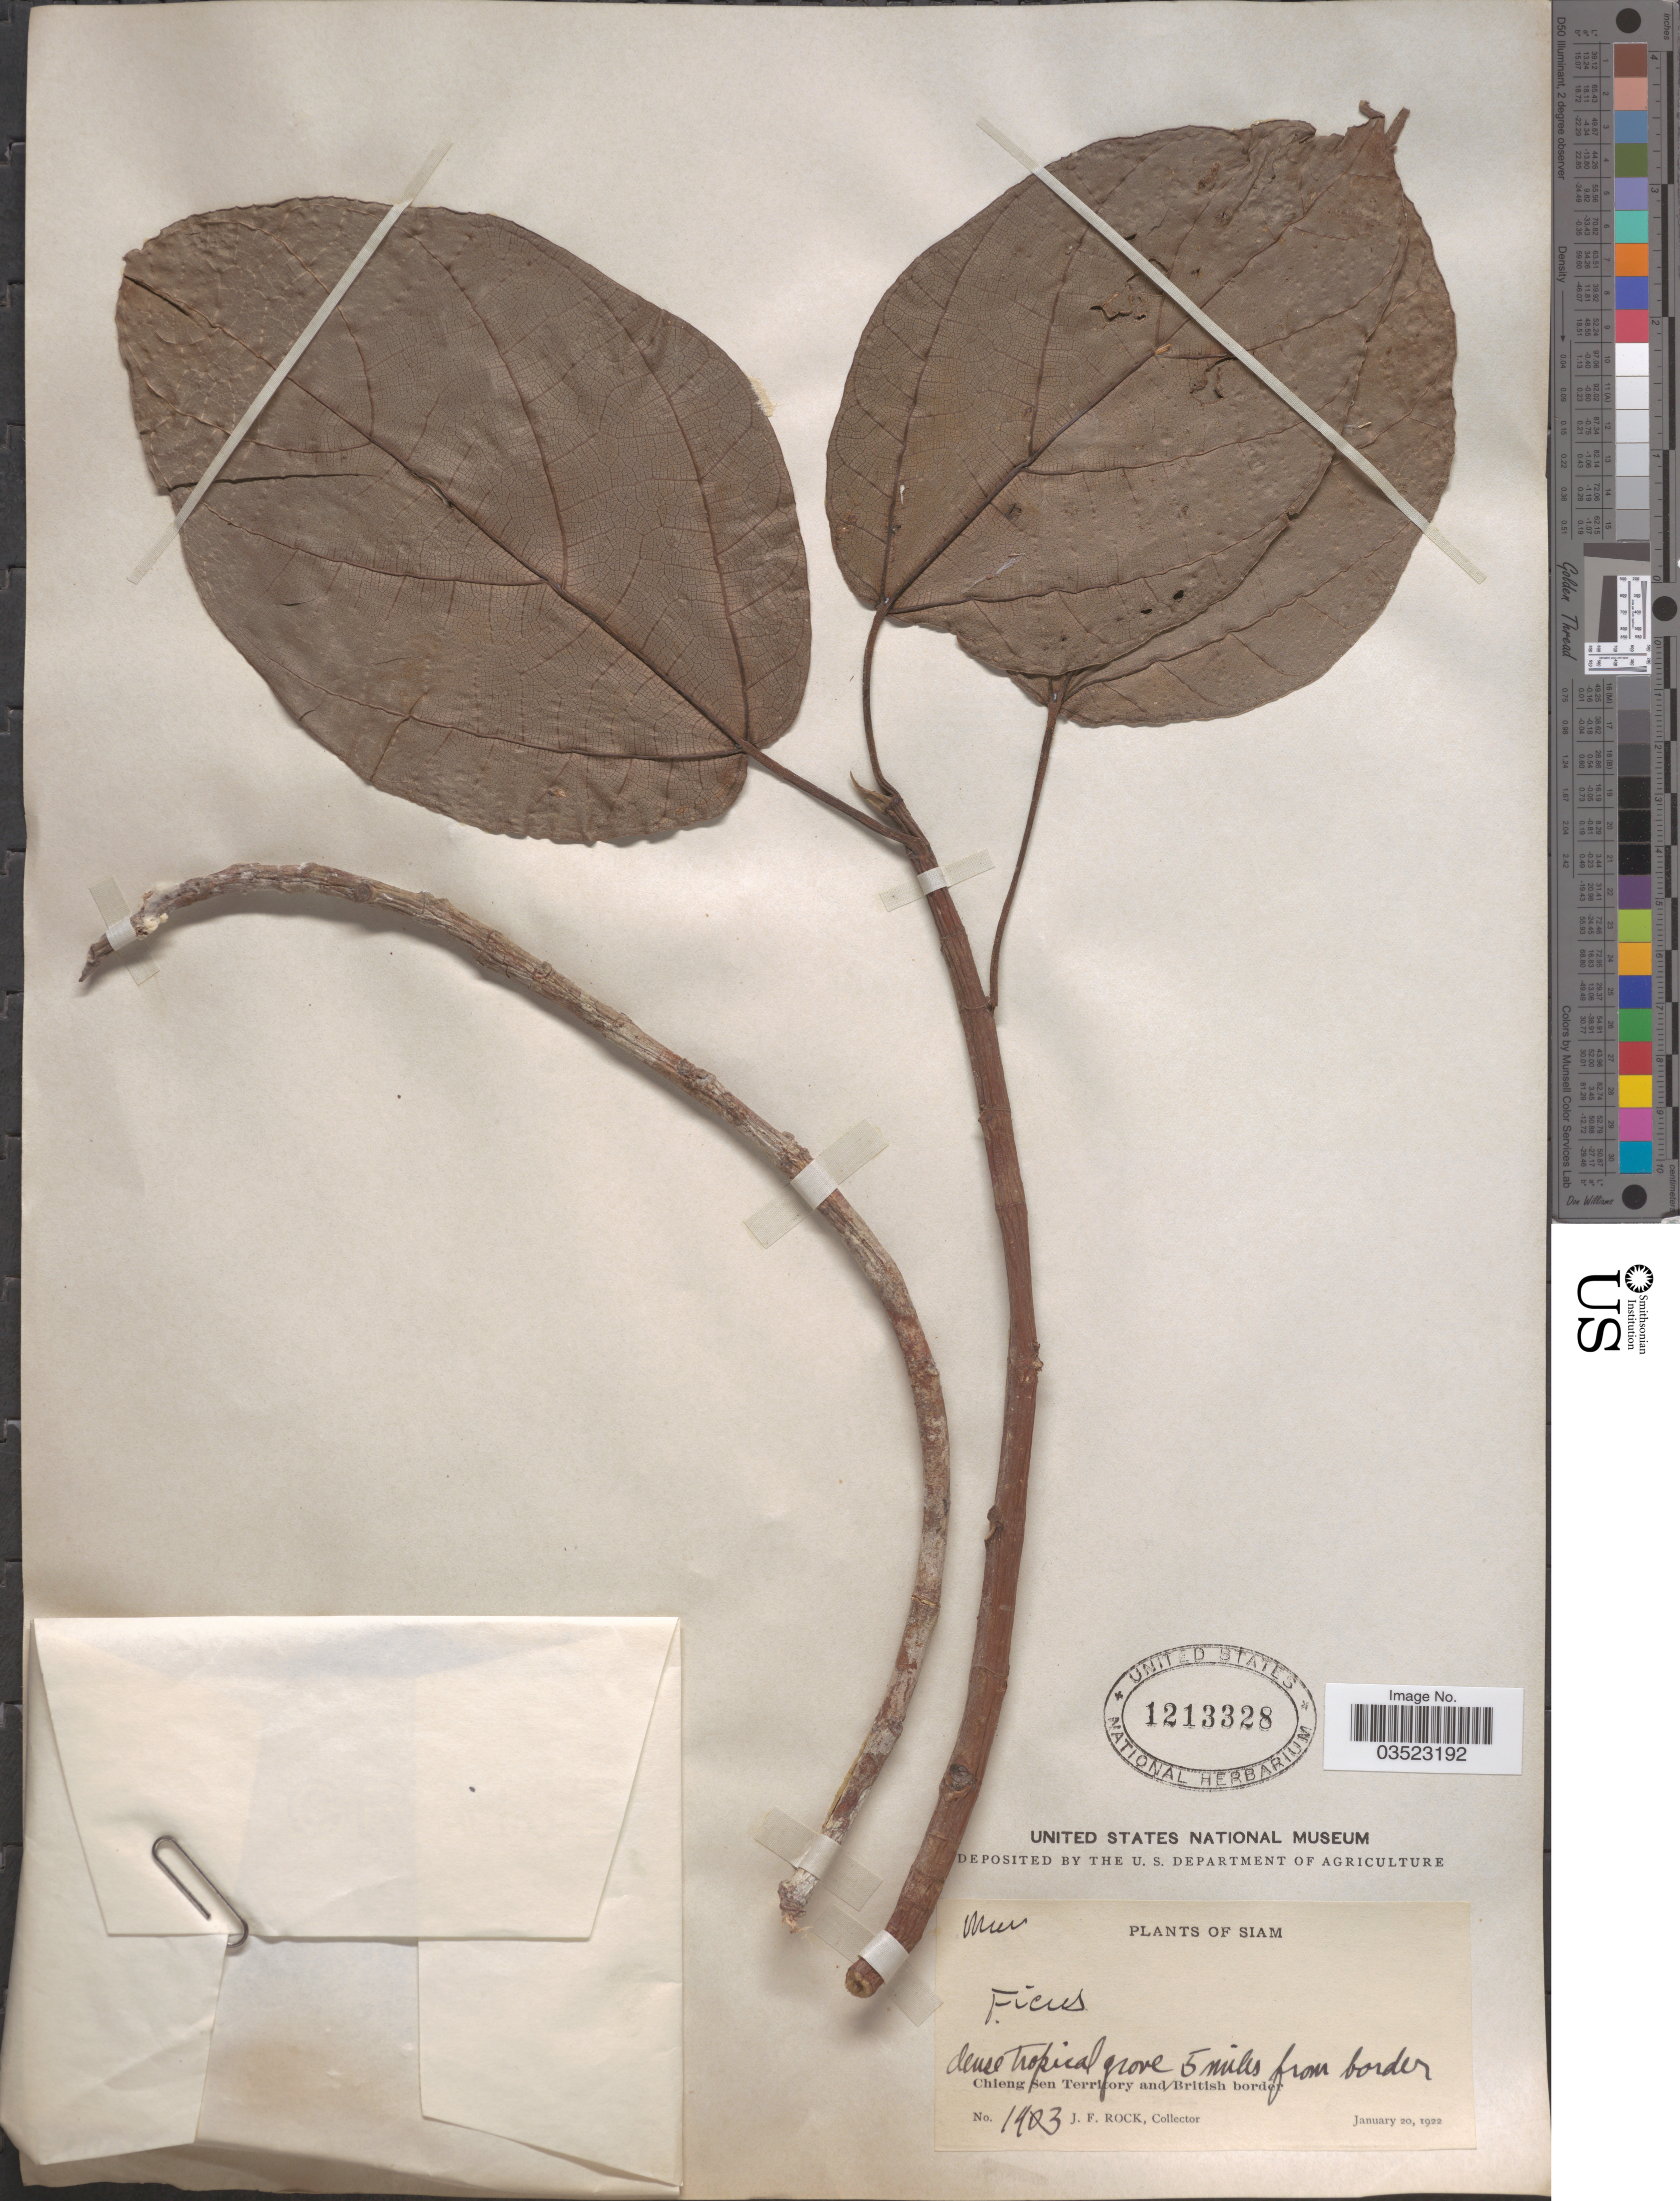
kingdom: Plantae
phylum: Tracheophyta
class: Magnoliopsida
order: Rosales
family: Moraceae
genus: Ficus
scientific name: Ficus sp.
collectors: J. Rock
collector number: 1903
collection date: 1922-01-20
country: Thailand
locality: Siam. Dense Tropical grove 5 miles from border. Chieng Sen Territory and British border.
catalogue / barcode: US 1213328